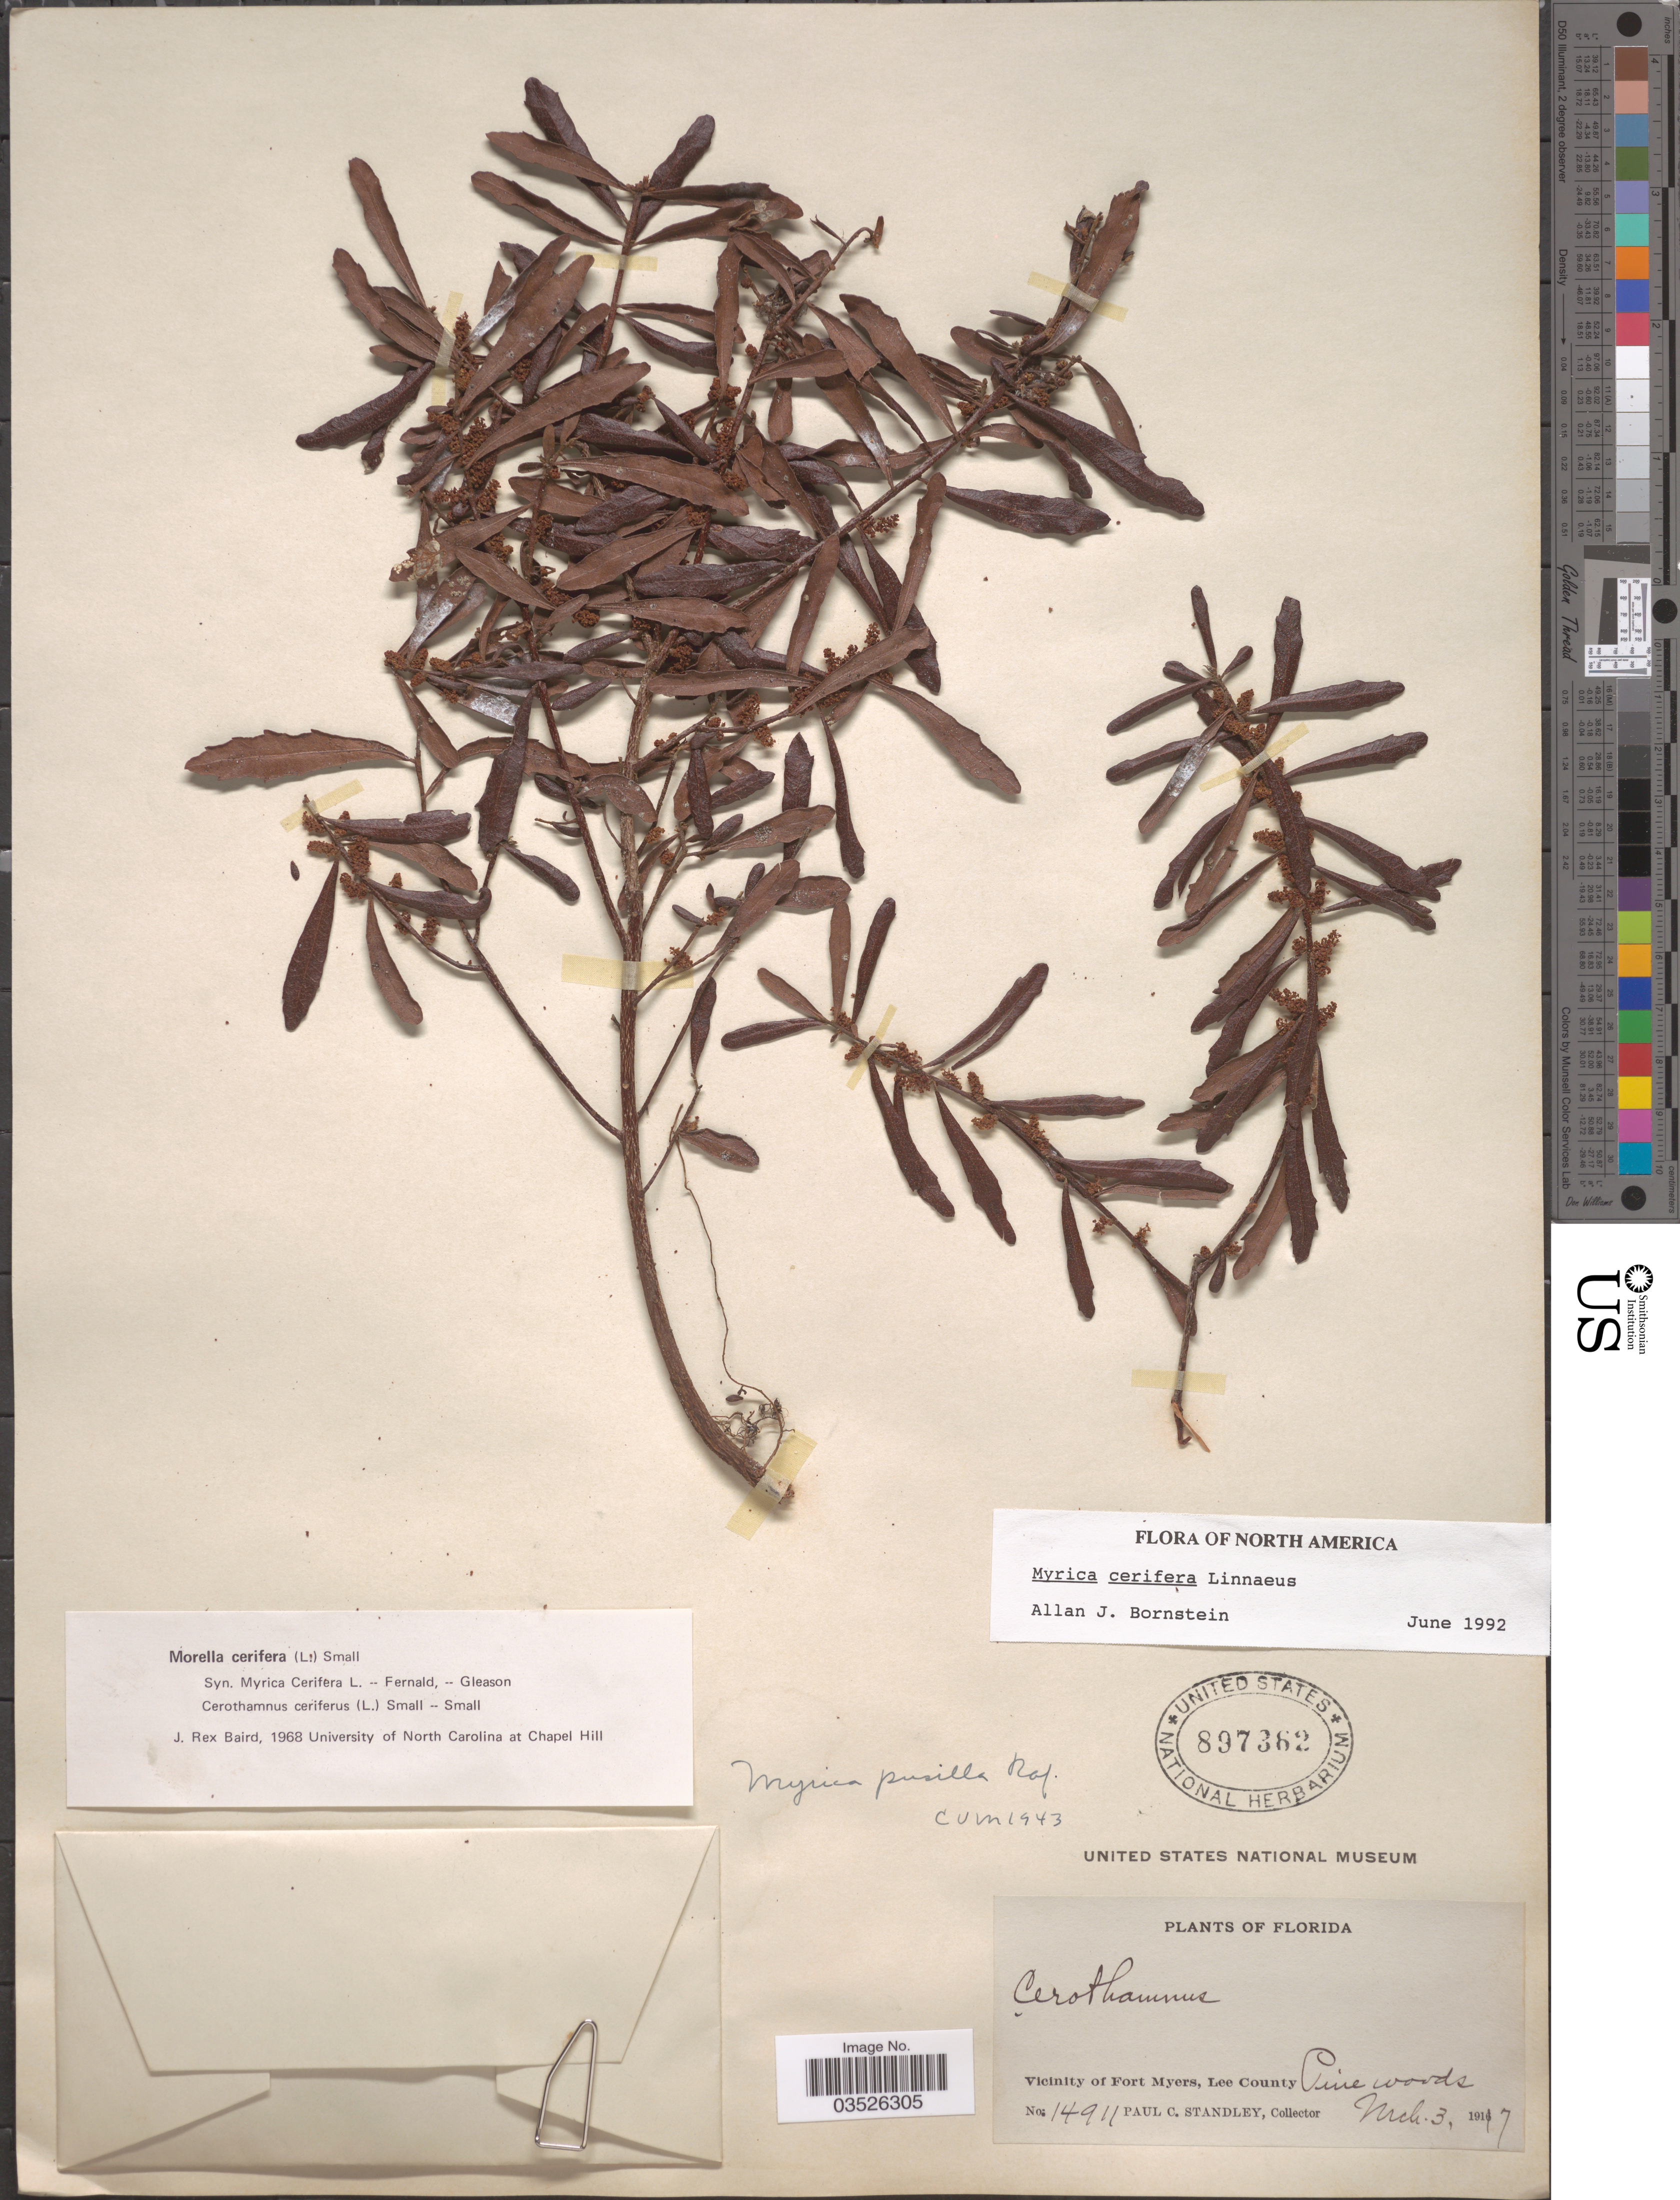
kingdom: Plantae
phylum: Tracheophyta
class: Magnoliopsida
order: Fagales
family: Myricaceae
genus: Morella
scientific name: Morella pumila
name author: (Michx.) Small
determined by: Strong, Mark T., (BOT), Smithsonian Institution - National Museum of Natural History (UNITED STATES)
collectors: P. C. Standley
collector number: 14911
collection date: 1917-03-03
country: United States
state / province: Florida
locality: Vicinity of Fort Myers, Lee County.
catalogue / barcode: US 897362